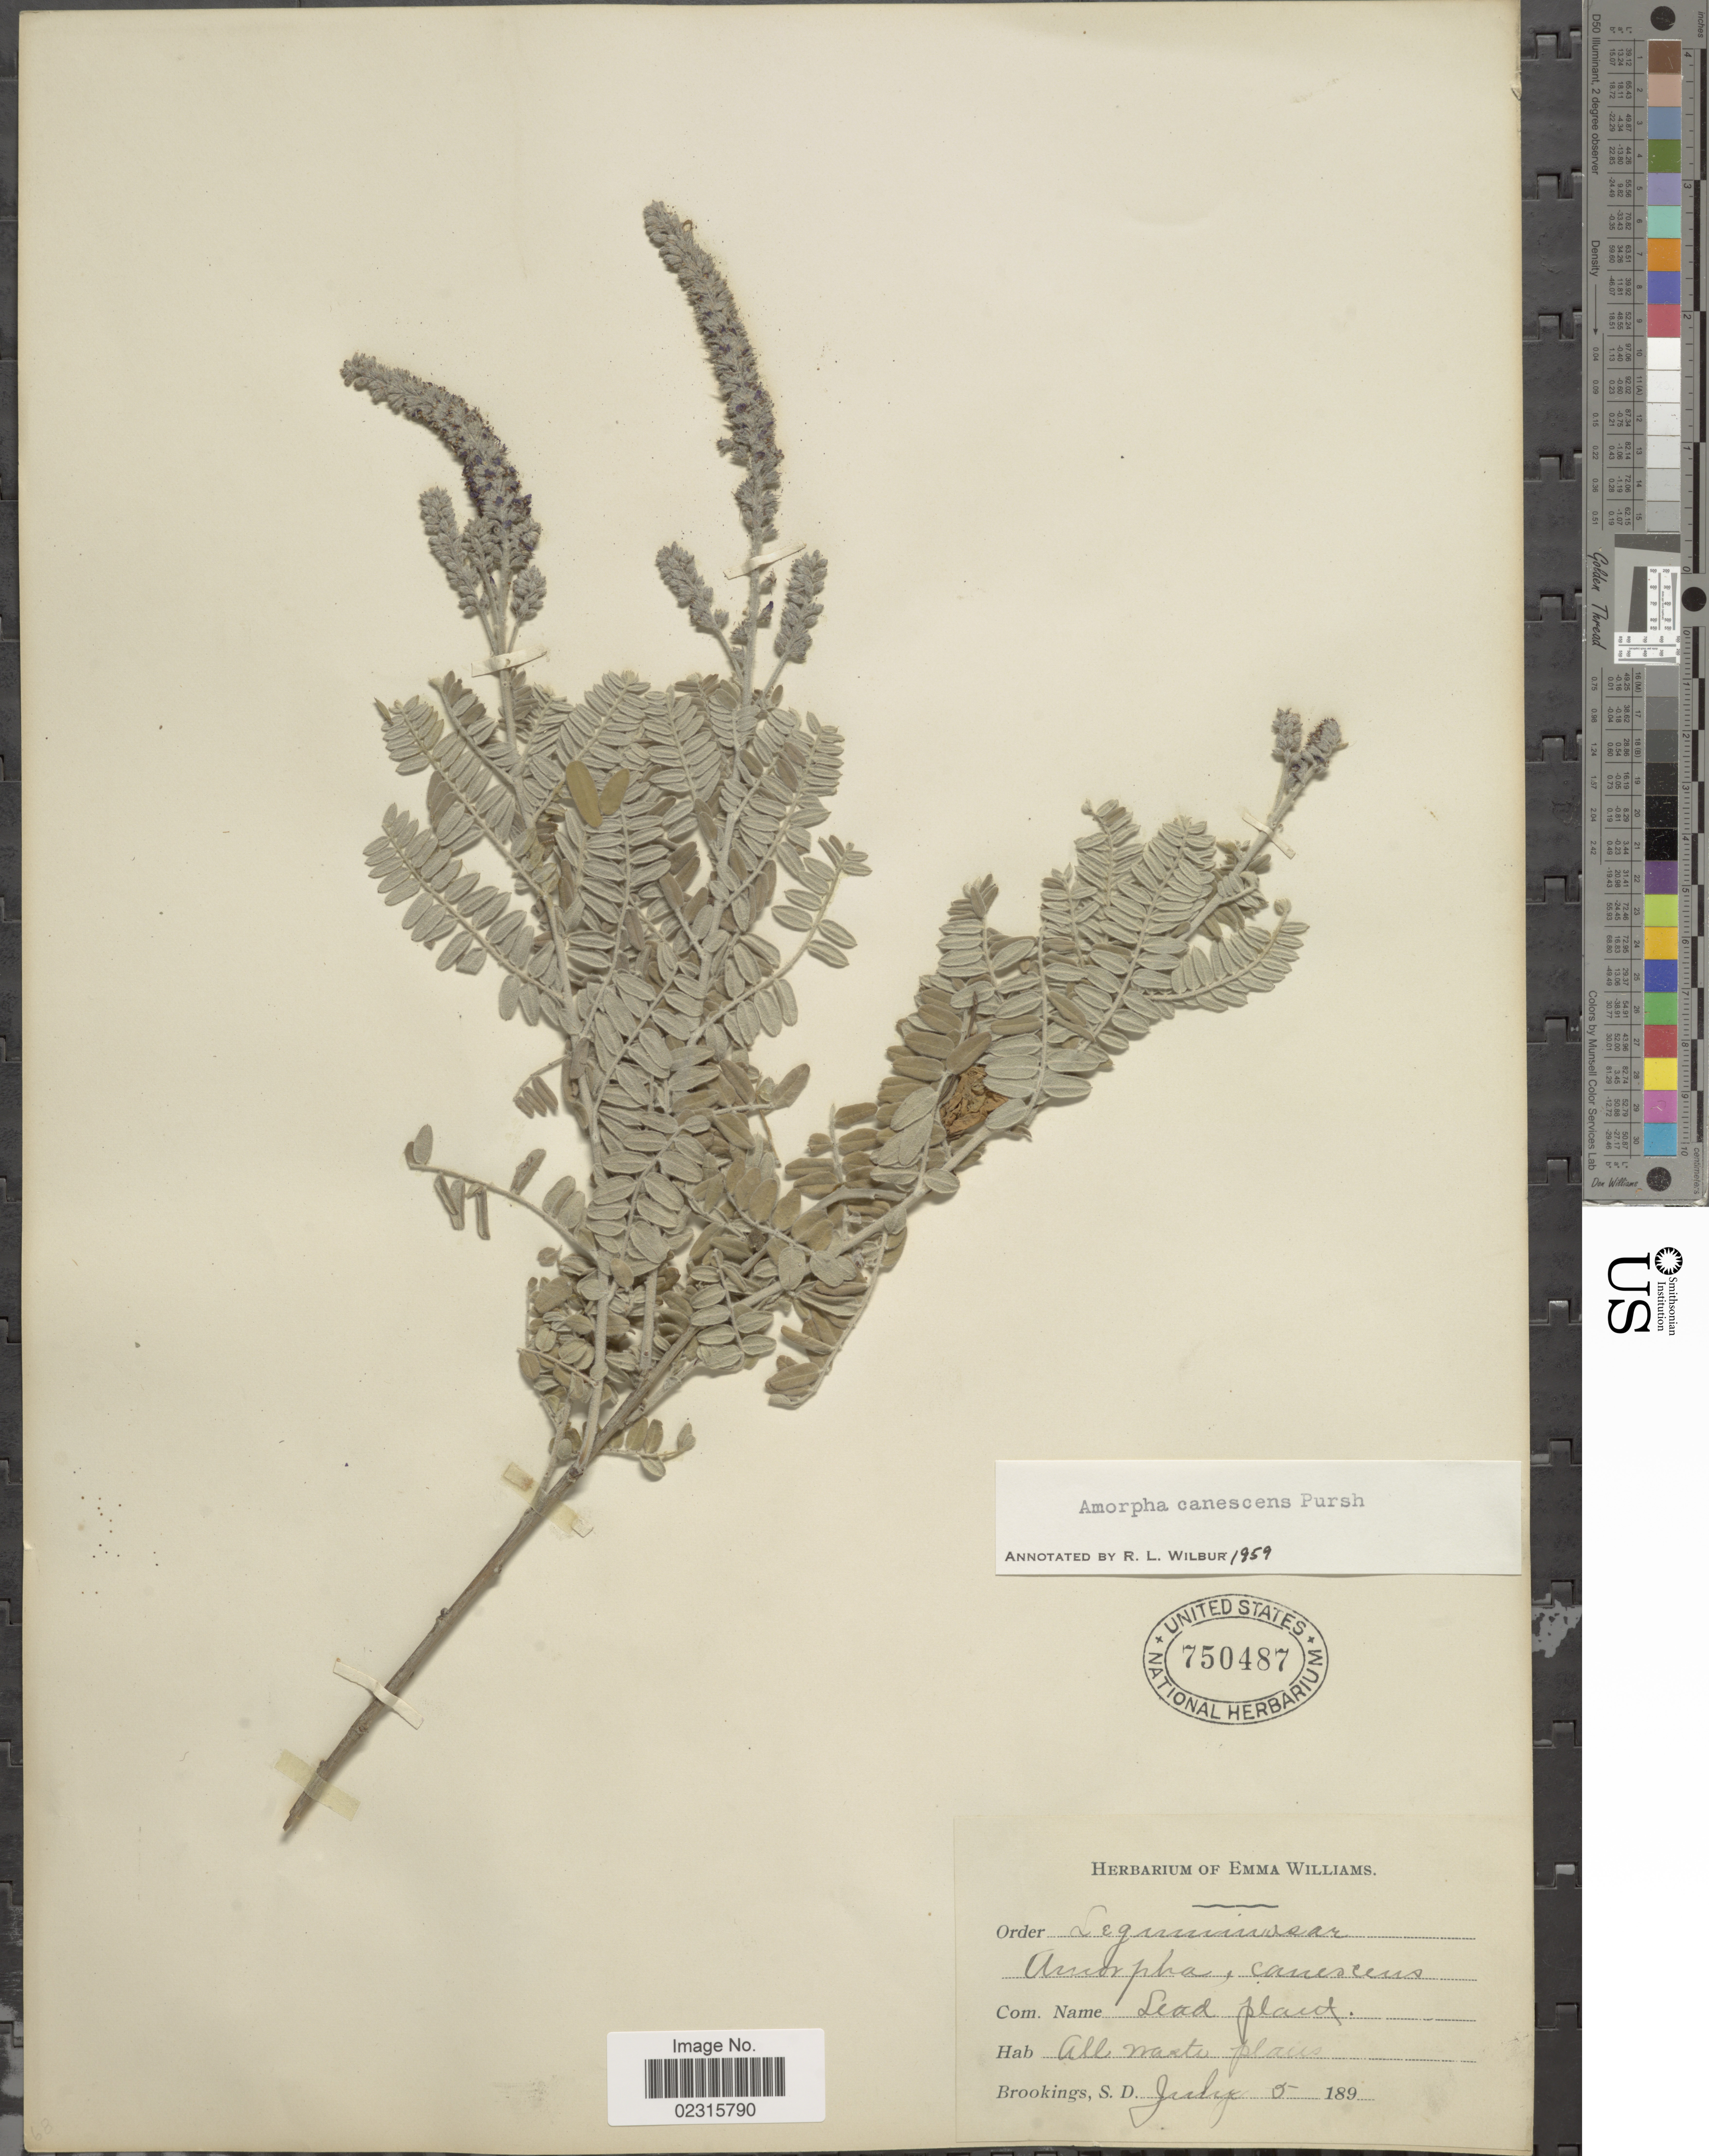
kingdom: Plantae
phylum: Tracheophyta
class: Magnoliopsida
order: Fabales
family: Fabaceae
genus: Amorpha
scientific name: Amorpha canescens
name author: Pursh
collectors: Ex herb. of Emma Williams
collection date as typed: Transcribed d/m/y: 5/7/189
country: United States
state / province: South Dakota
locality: Brookings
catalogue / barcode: US 750487